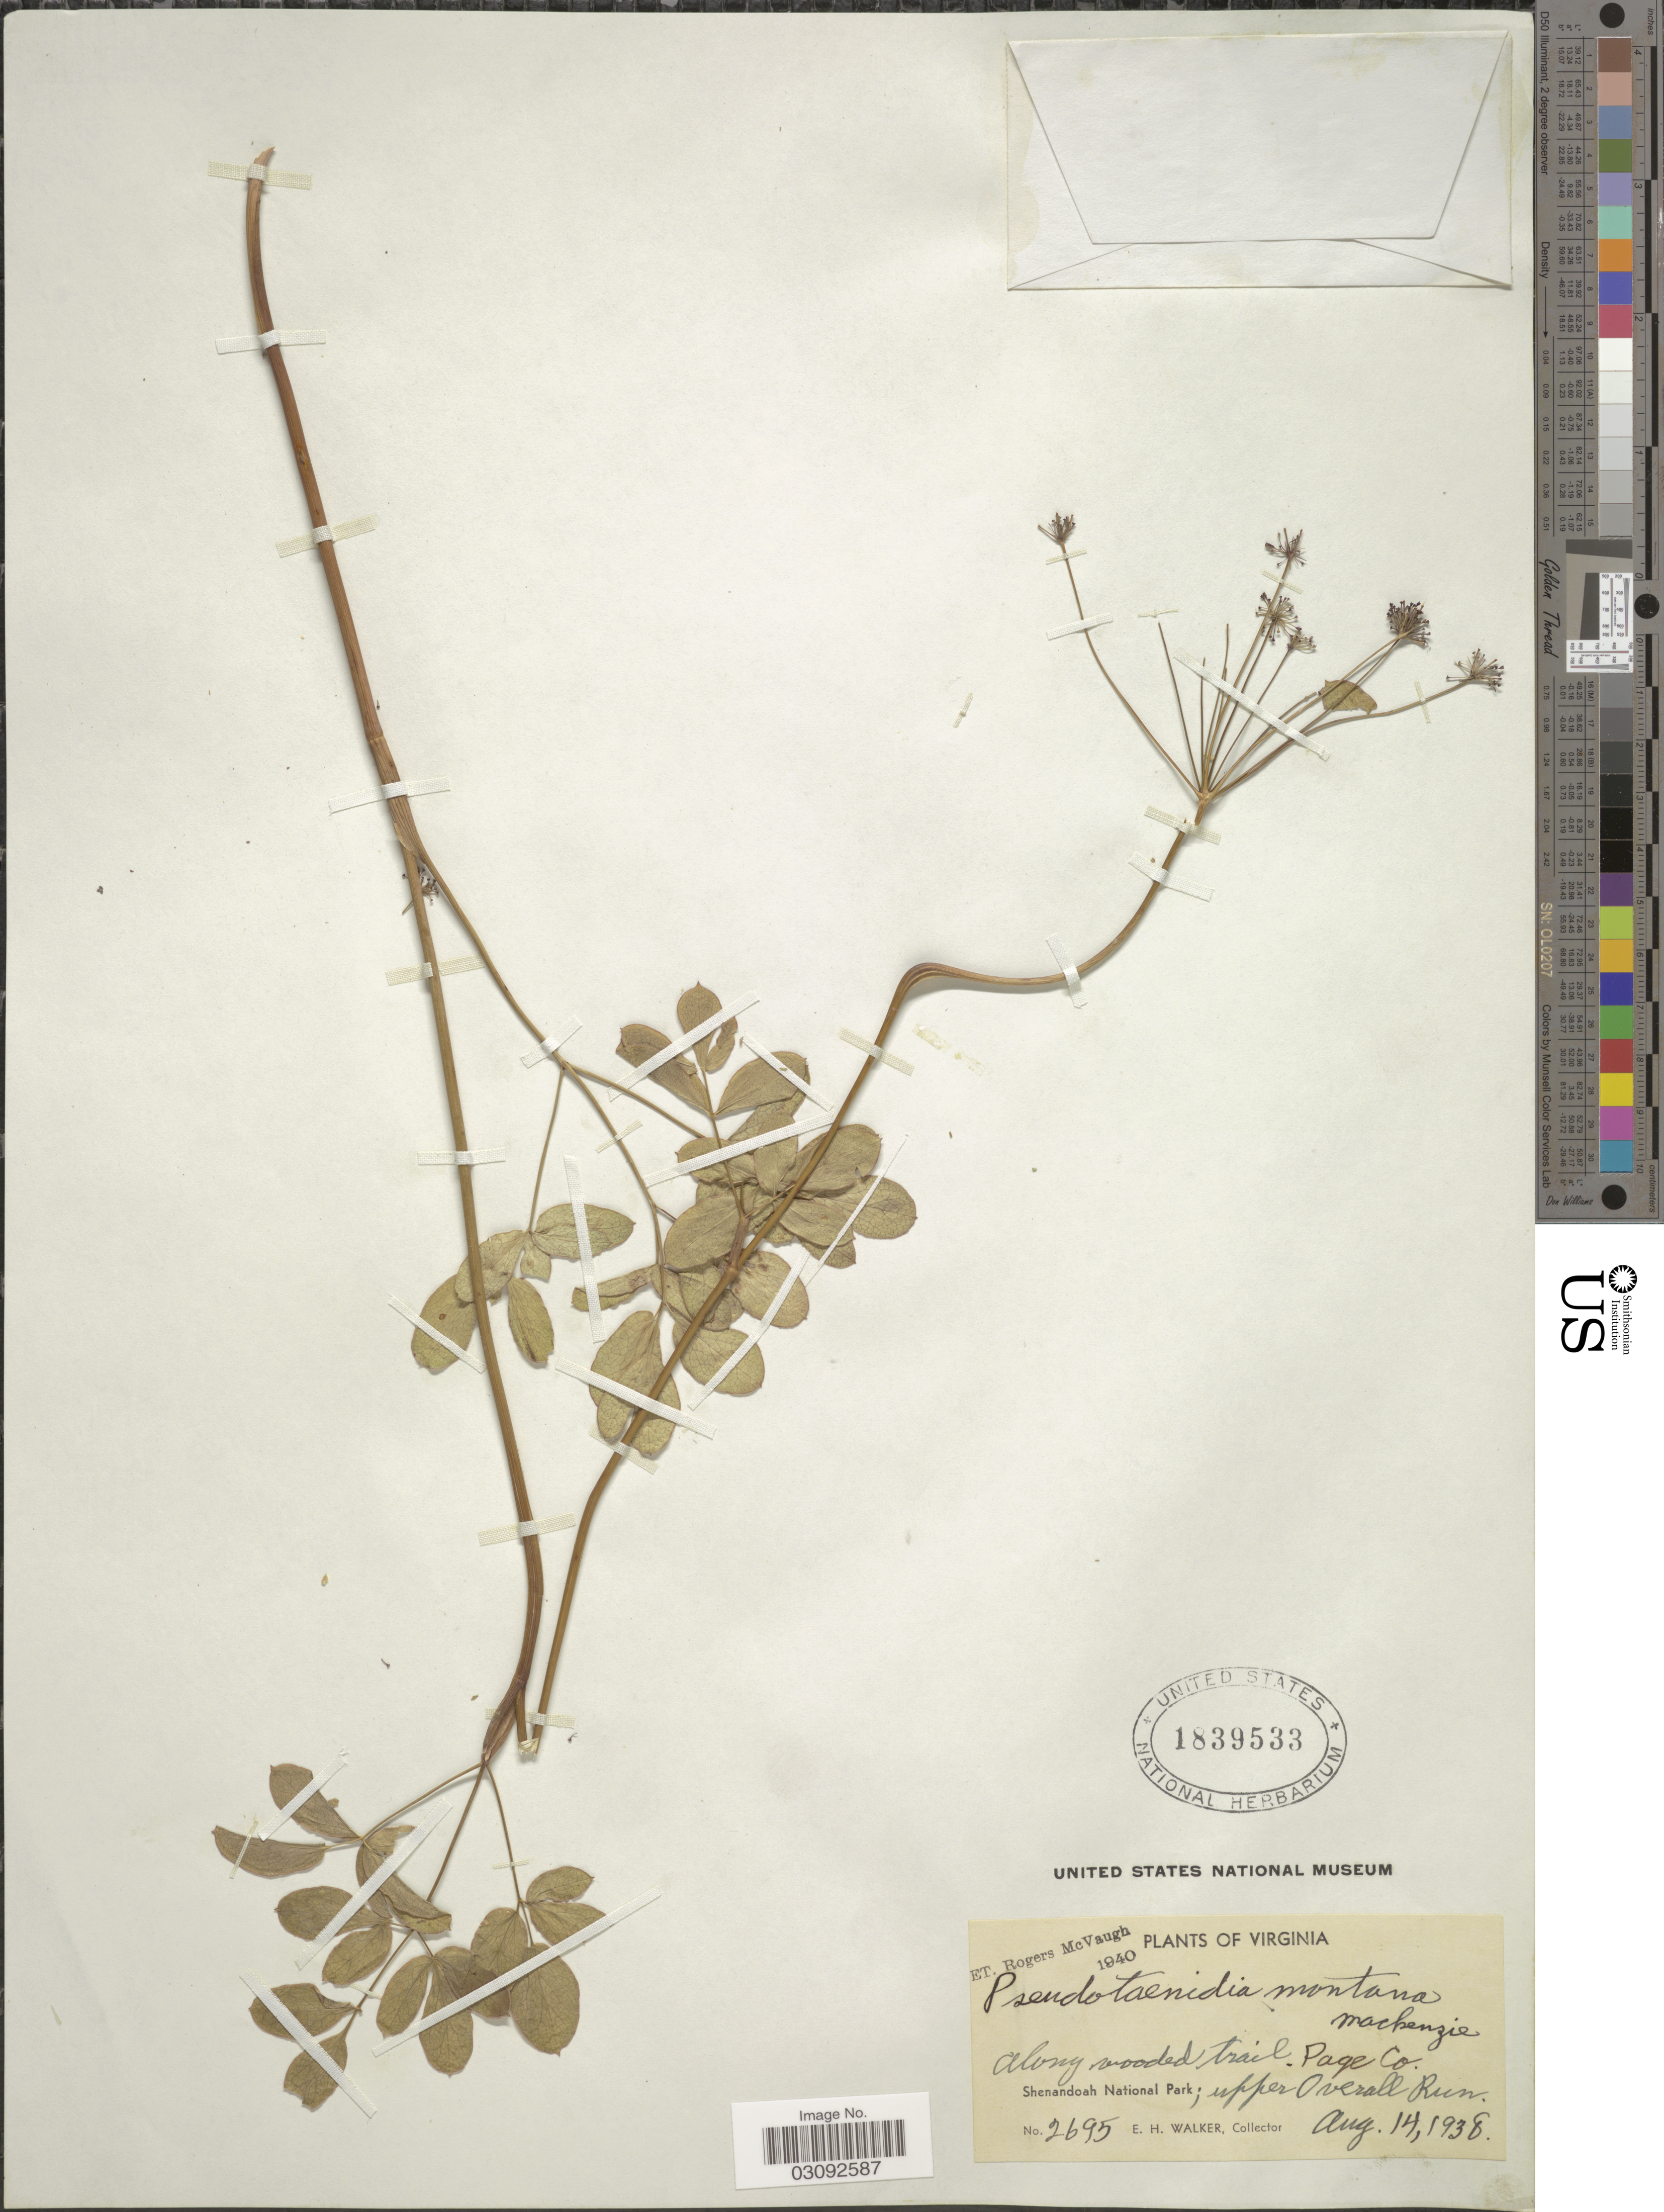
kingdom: Plantae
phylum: Tracheophyta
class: Magnoliopsida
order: Apiales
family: Apiaceae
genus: Pseudotaenidia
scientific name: Pseudotaenidia montana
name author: Mack.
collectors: E. H. Walker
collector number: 2695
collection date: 1938-08-14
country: United States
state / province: Virginia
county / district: Page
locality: Along wooded trail, Page Co. Shenandoah National Park; Upper Overall Run.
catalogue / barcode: US 1839533